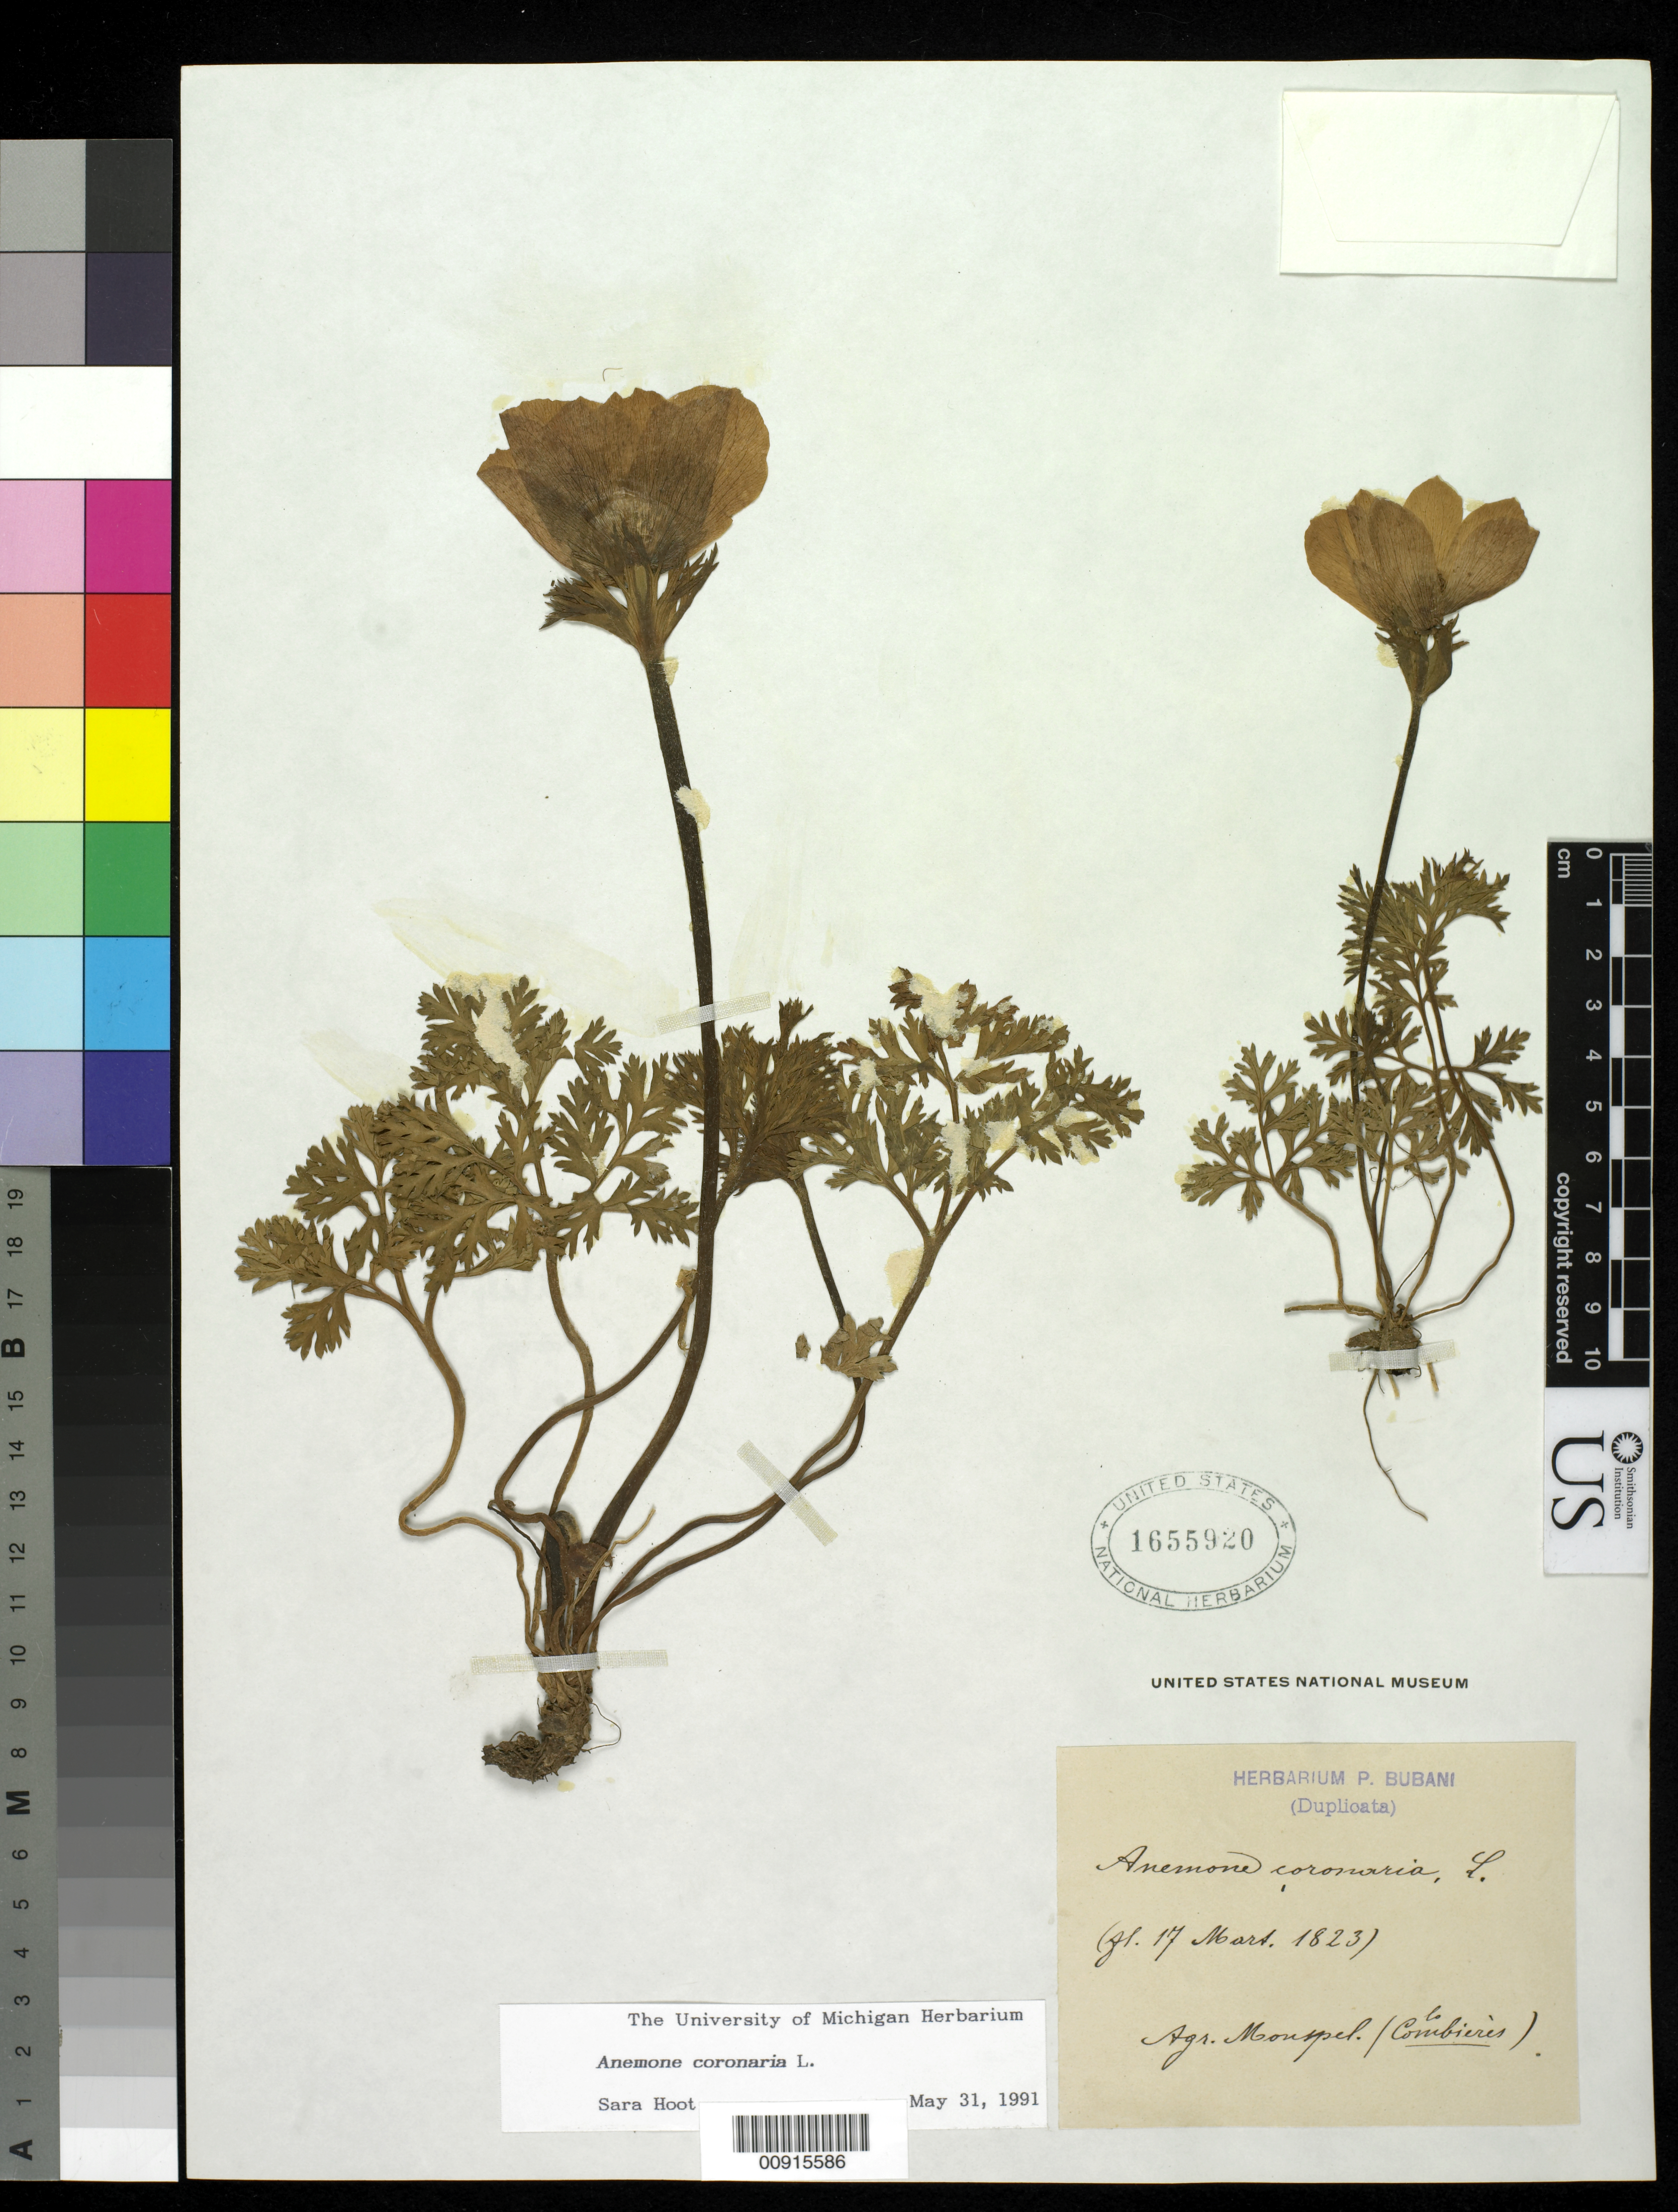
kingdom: Plantae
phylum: Tracheophyta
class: Magnoliopsida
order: Ranunculales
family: Ranunculaceae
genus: Anemone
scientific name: Anemone coronaria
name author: L.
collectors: P. Bubani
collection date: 1823-03-17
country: France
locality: Montpellier/ le Colombieres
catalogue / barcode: US 1655920